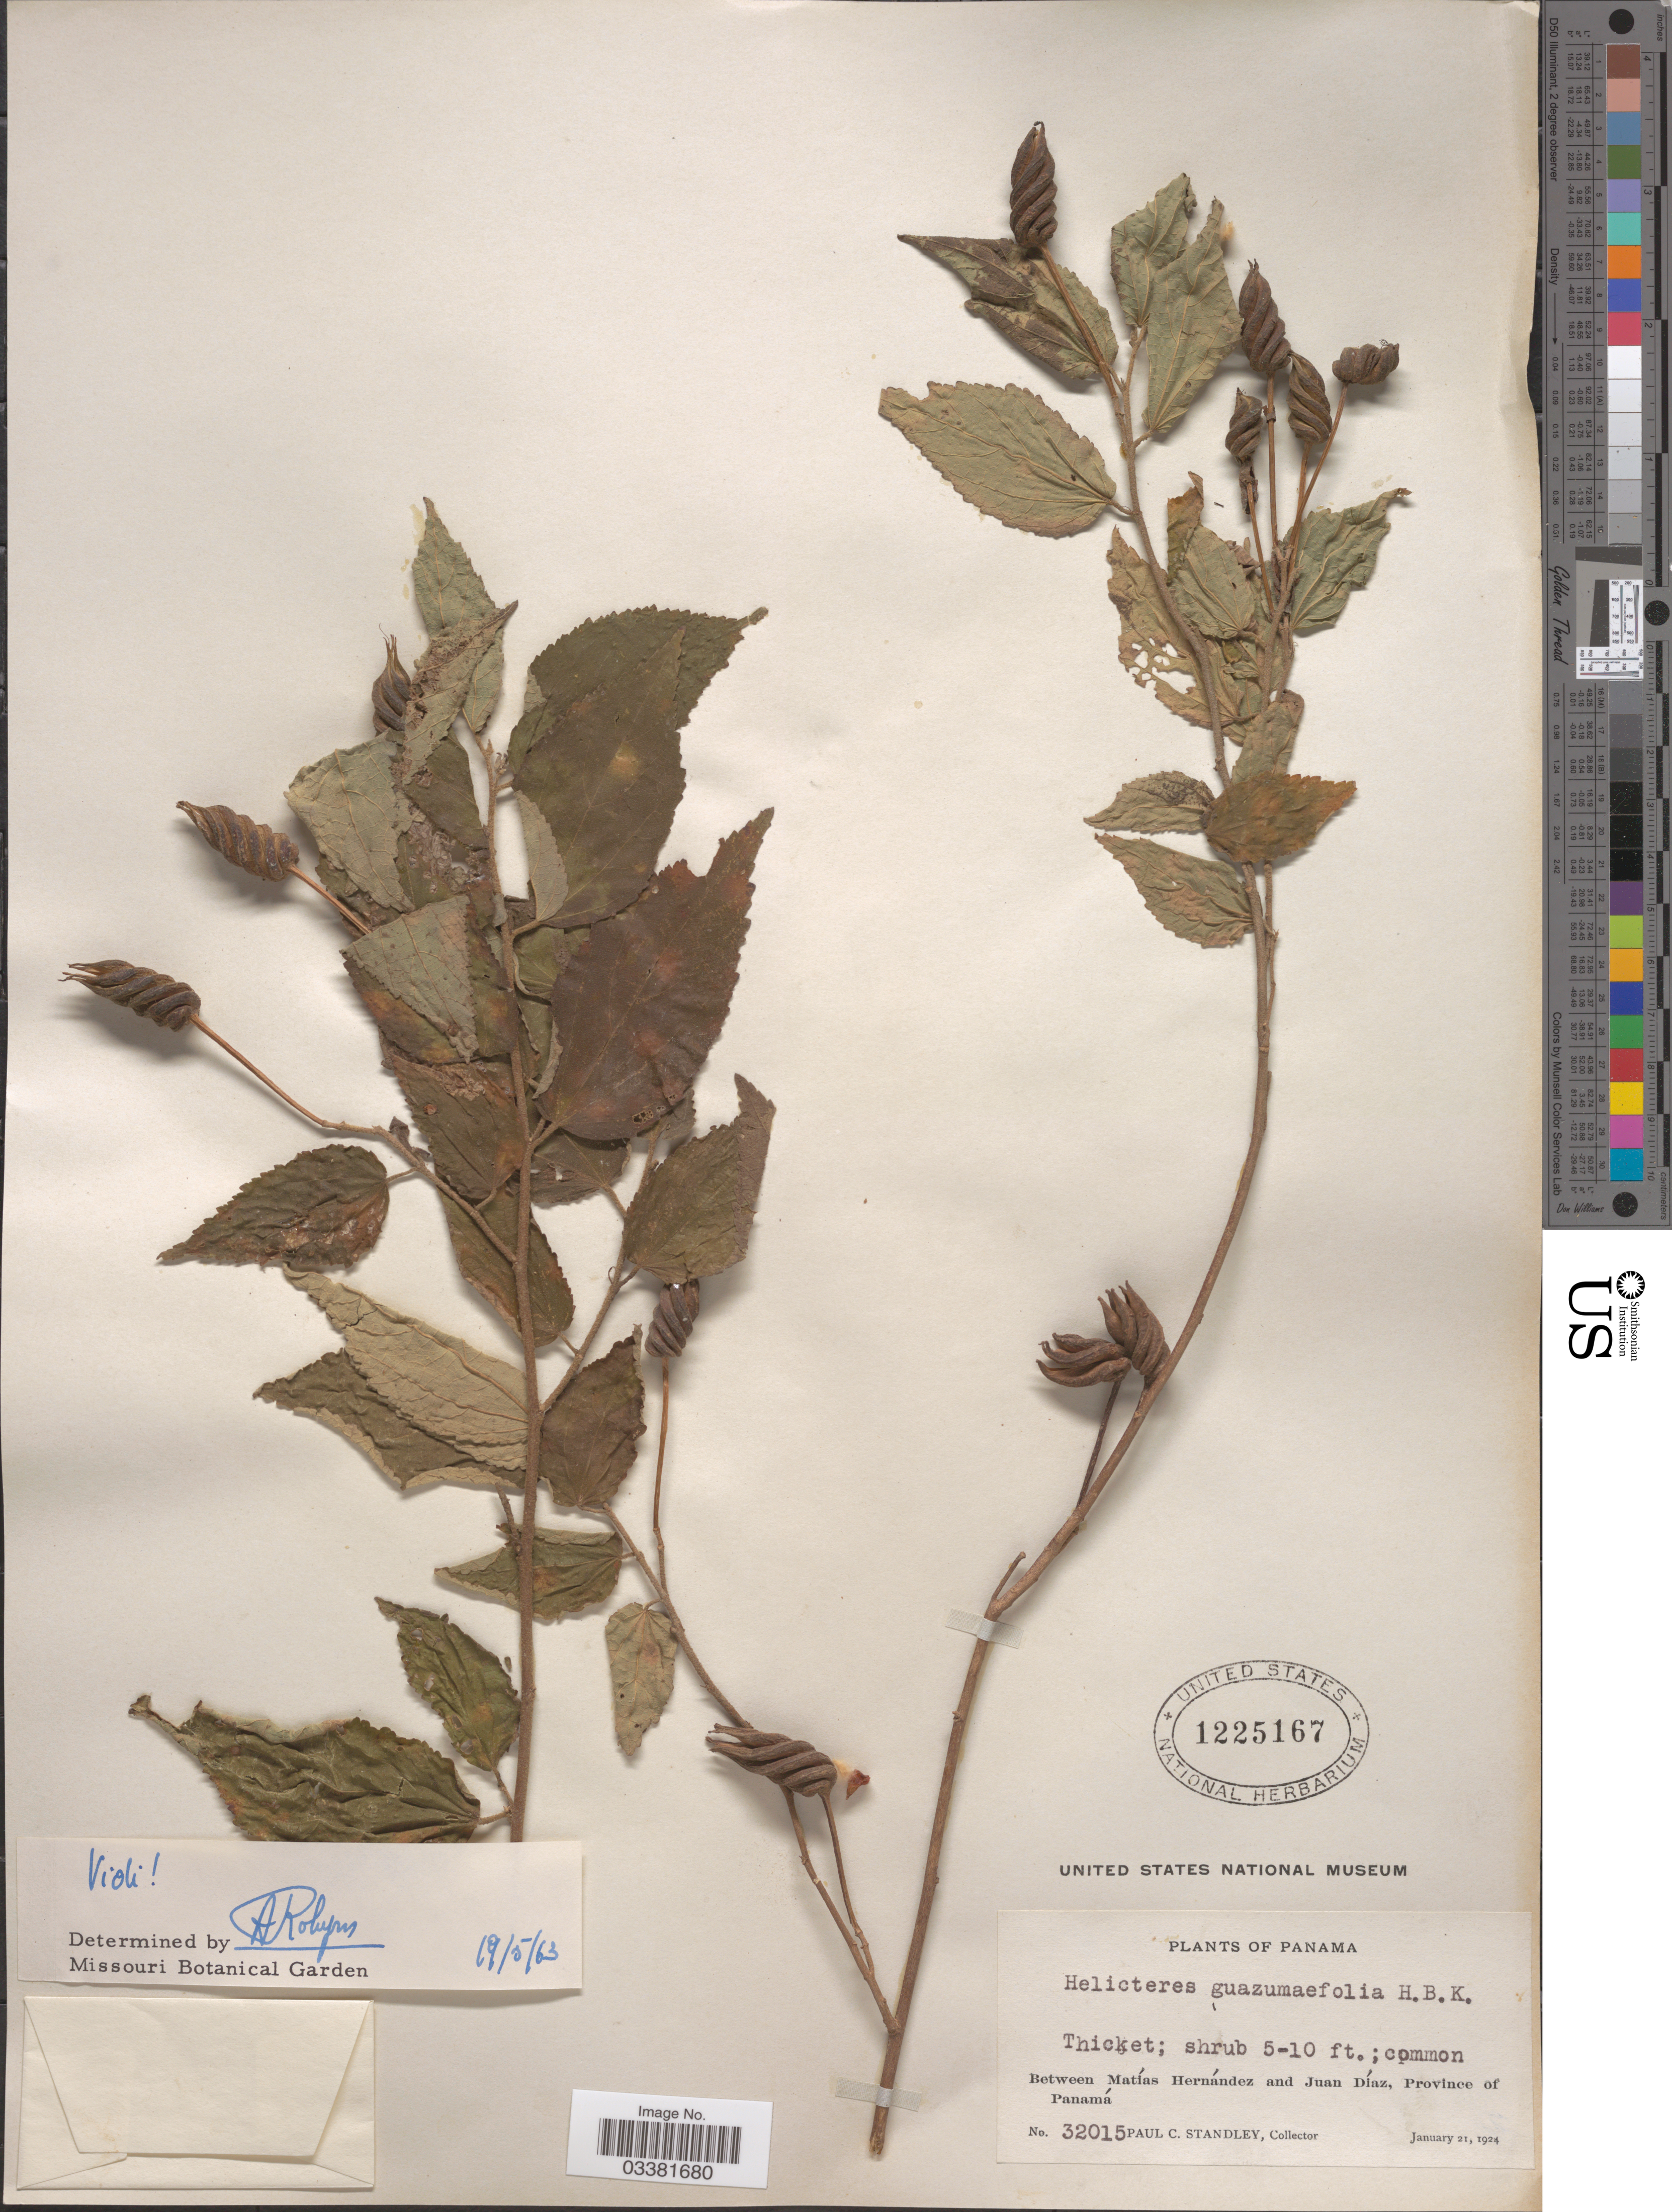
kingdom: Plantae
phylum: Tracheophyta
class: Magnoliopsida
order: Malvales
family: Malvaceae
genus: Helicteres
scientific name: Helicteres guazumifolia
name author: Kunth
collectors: P. C. Standley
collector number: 32015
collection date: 1924-01-21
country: Panama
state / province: Panamá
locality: Between Matías Hernández and Juan Díaz.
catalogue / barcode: US 1225167